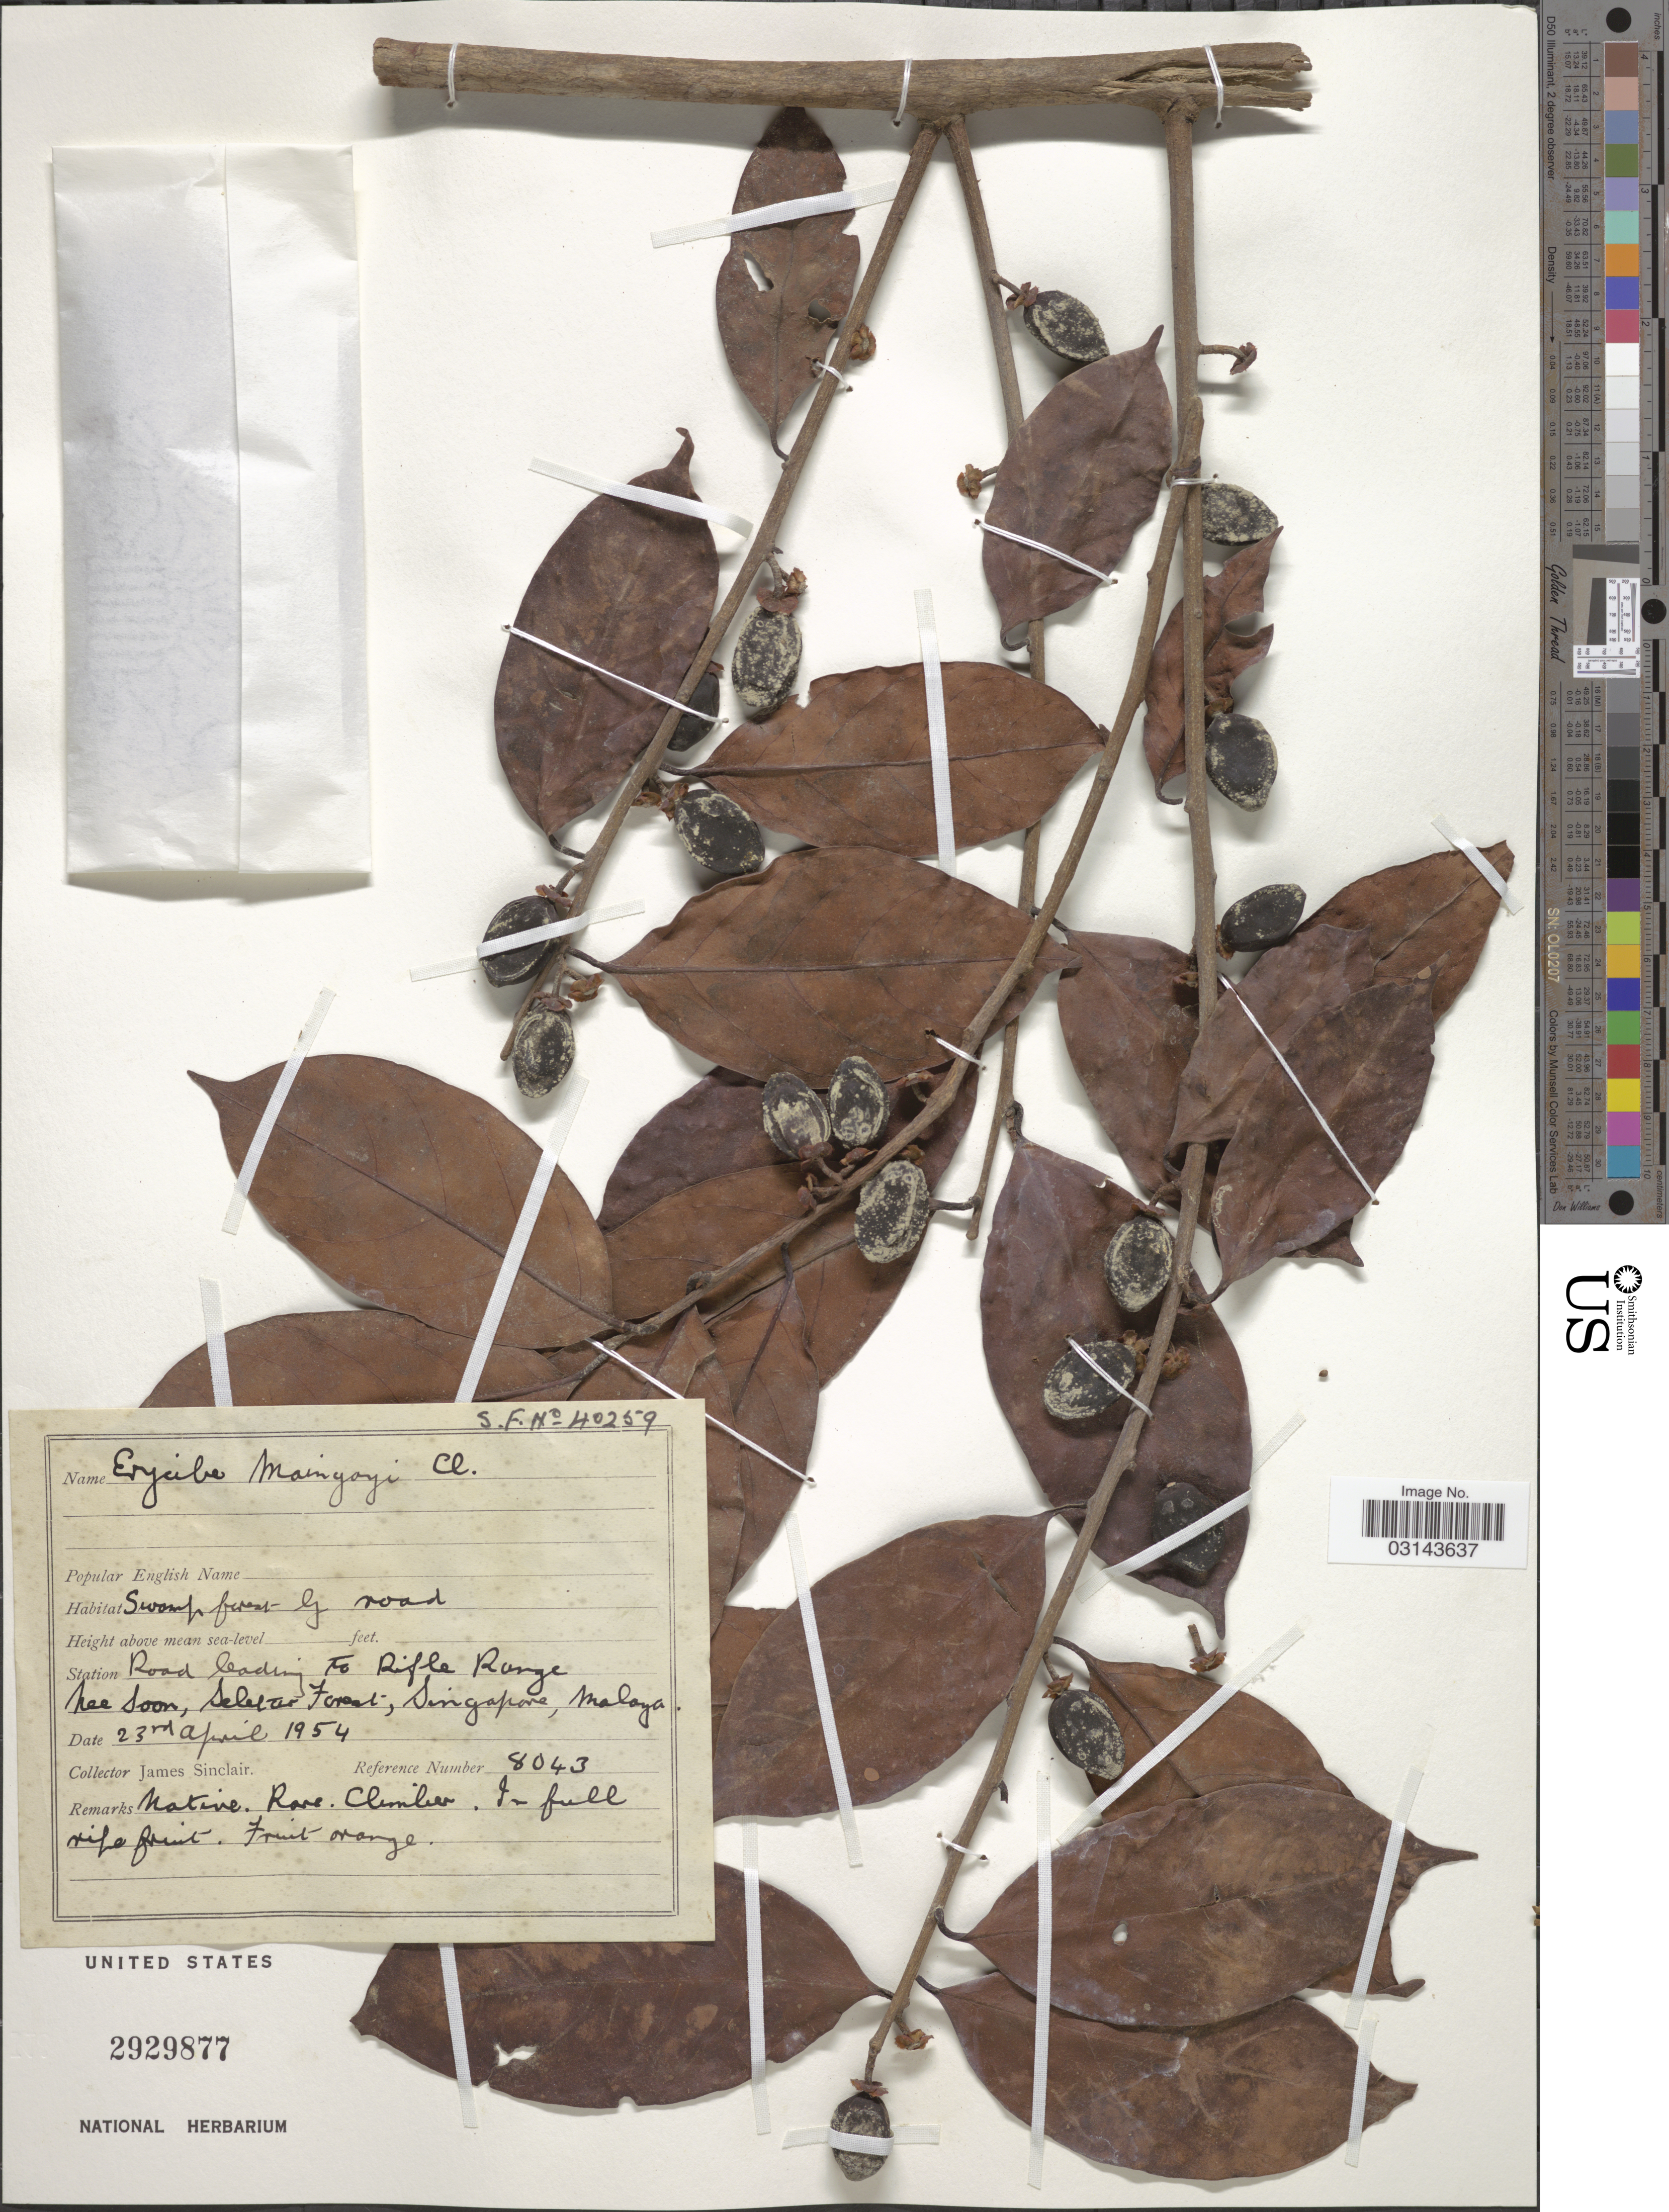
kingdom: Plantae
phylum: Tracheophyta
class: Magnoliopsida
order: Solanales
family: Convolvulaceae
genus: Erycibe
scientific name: Erycibe maingayi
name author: C.B. Clarke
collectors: J. Sinclair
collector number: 8043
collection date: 1954-04-23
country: Singapore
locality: Station Road leading to Rifle Range. Nee Soon, Seletar Forest, Malaya.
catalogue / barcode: US 2929877